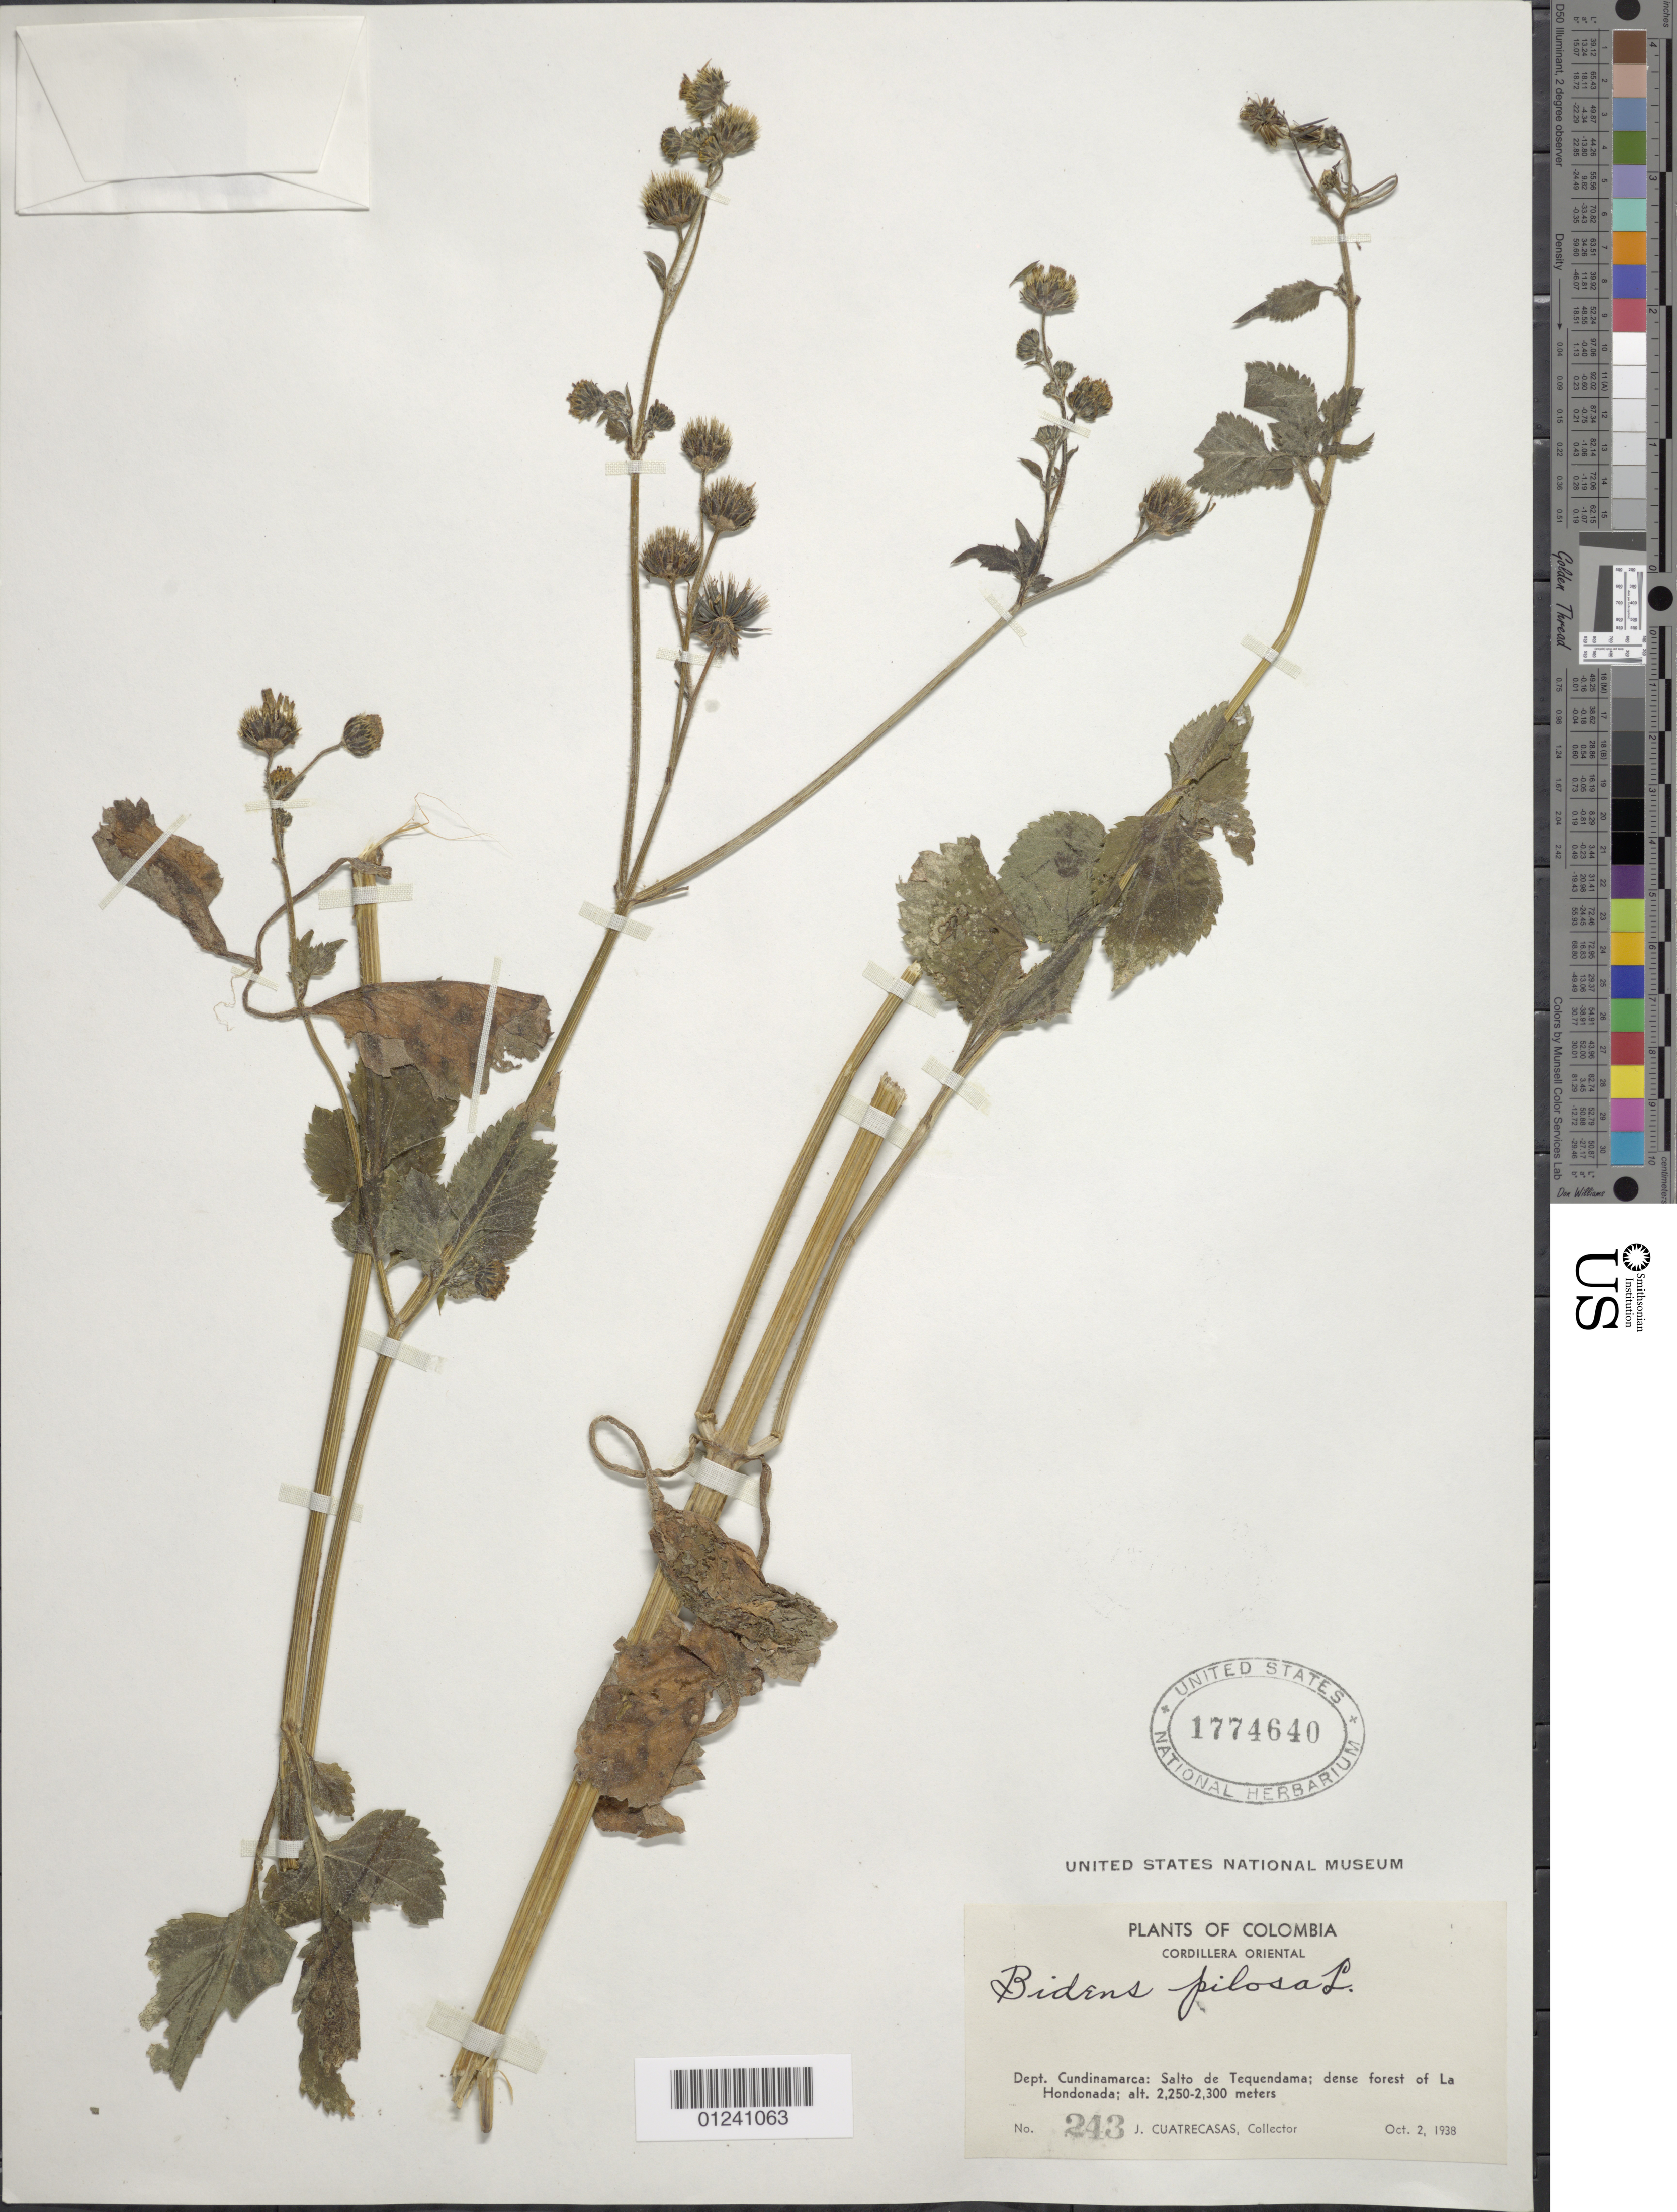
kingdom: Plantae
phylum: Tracheophyta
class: Magnoliopsida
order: Asterales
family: Asteraceae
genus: Bidens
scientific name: Bidens pilosa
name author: L.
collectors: J. Cuatrecasas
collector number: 243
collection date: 1938-10-02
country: Colombia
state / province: Cundinamarca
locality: Salto de Tequendama; dense forest of La Hondonada.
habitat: dense forest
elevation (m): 2250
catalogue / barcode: US 1774640